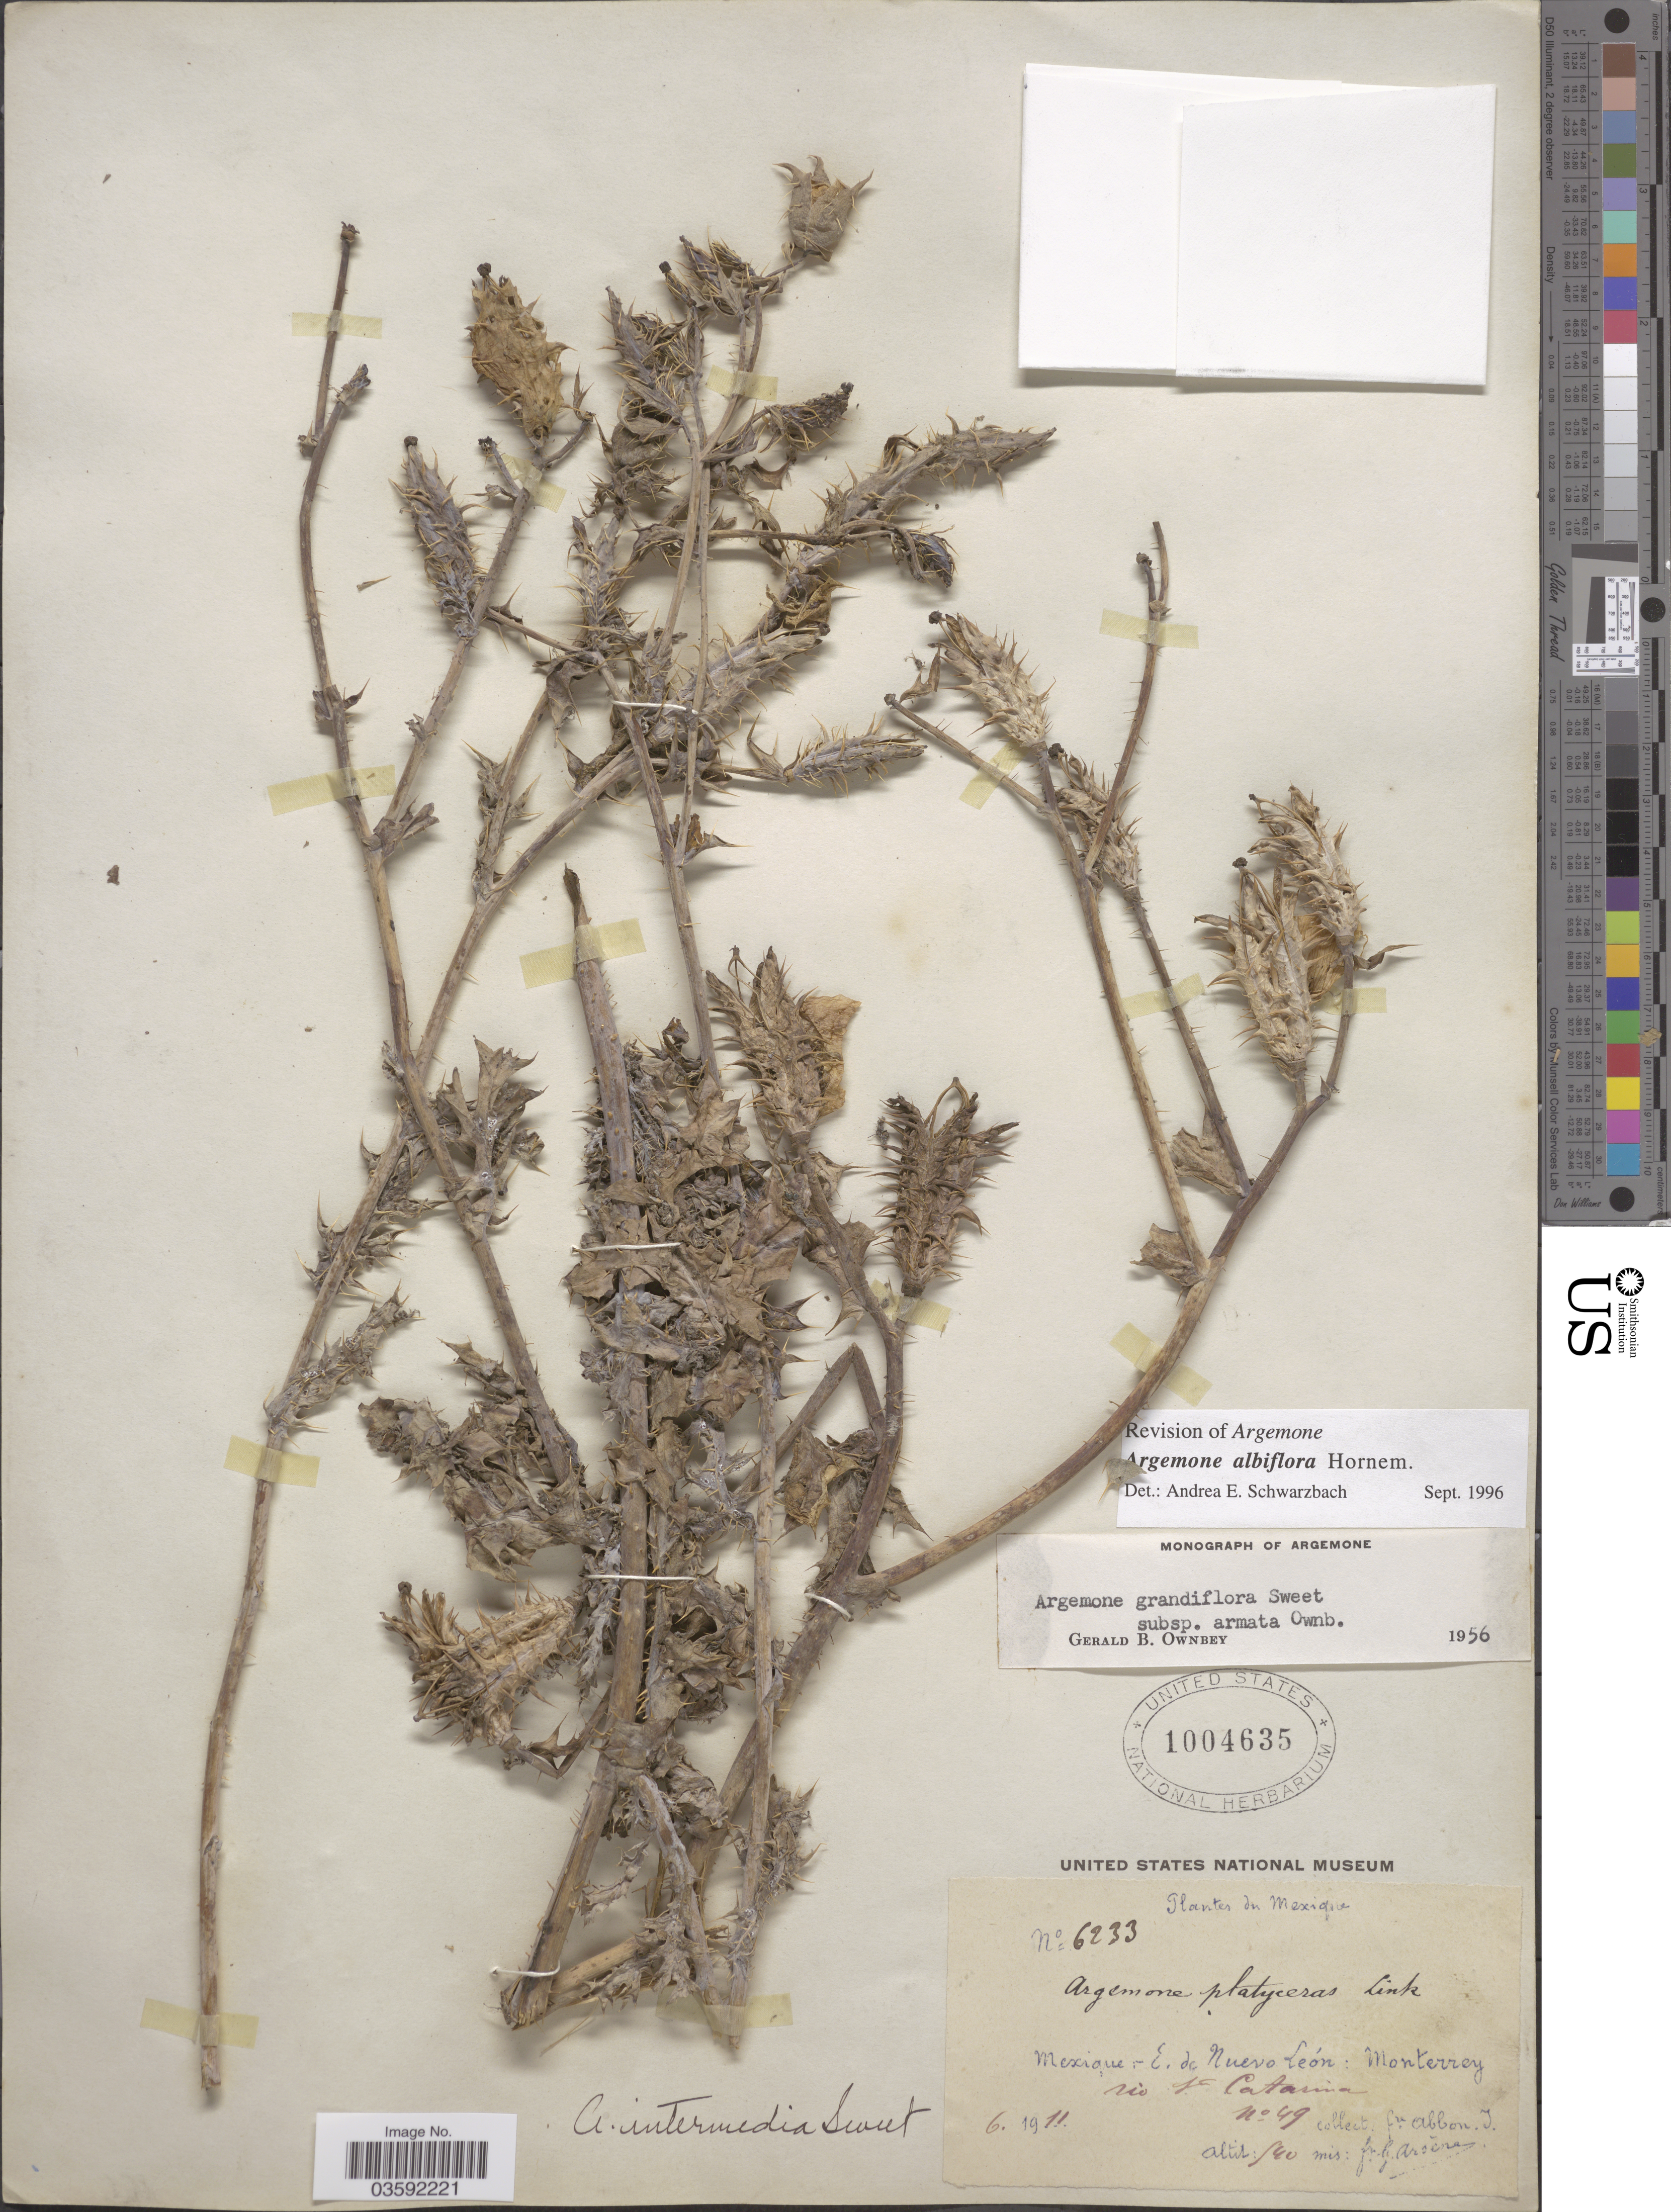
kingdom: Plantae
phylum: Tracheophyta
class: Magnoliopsida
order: Ranunculales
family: Papaveraceae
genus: Argemone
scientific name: Argemone albiflora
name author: Hornem.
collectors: Bro. Abbon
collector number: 49?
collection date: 1911-06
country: Mexico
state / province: Nuevo León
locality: E. de Nuevo León: Monterrey. Rio Sta. Catarina.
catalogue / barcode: US 1004635